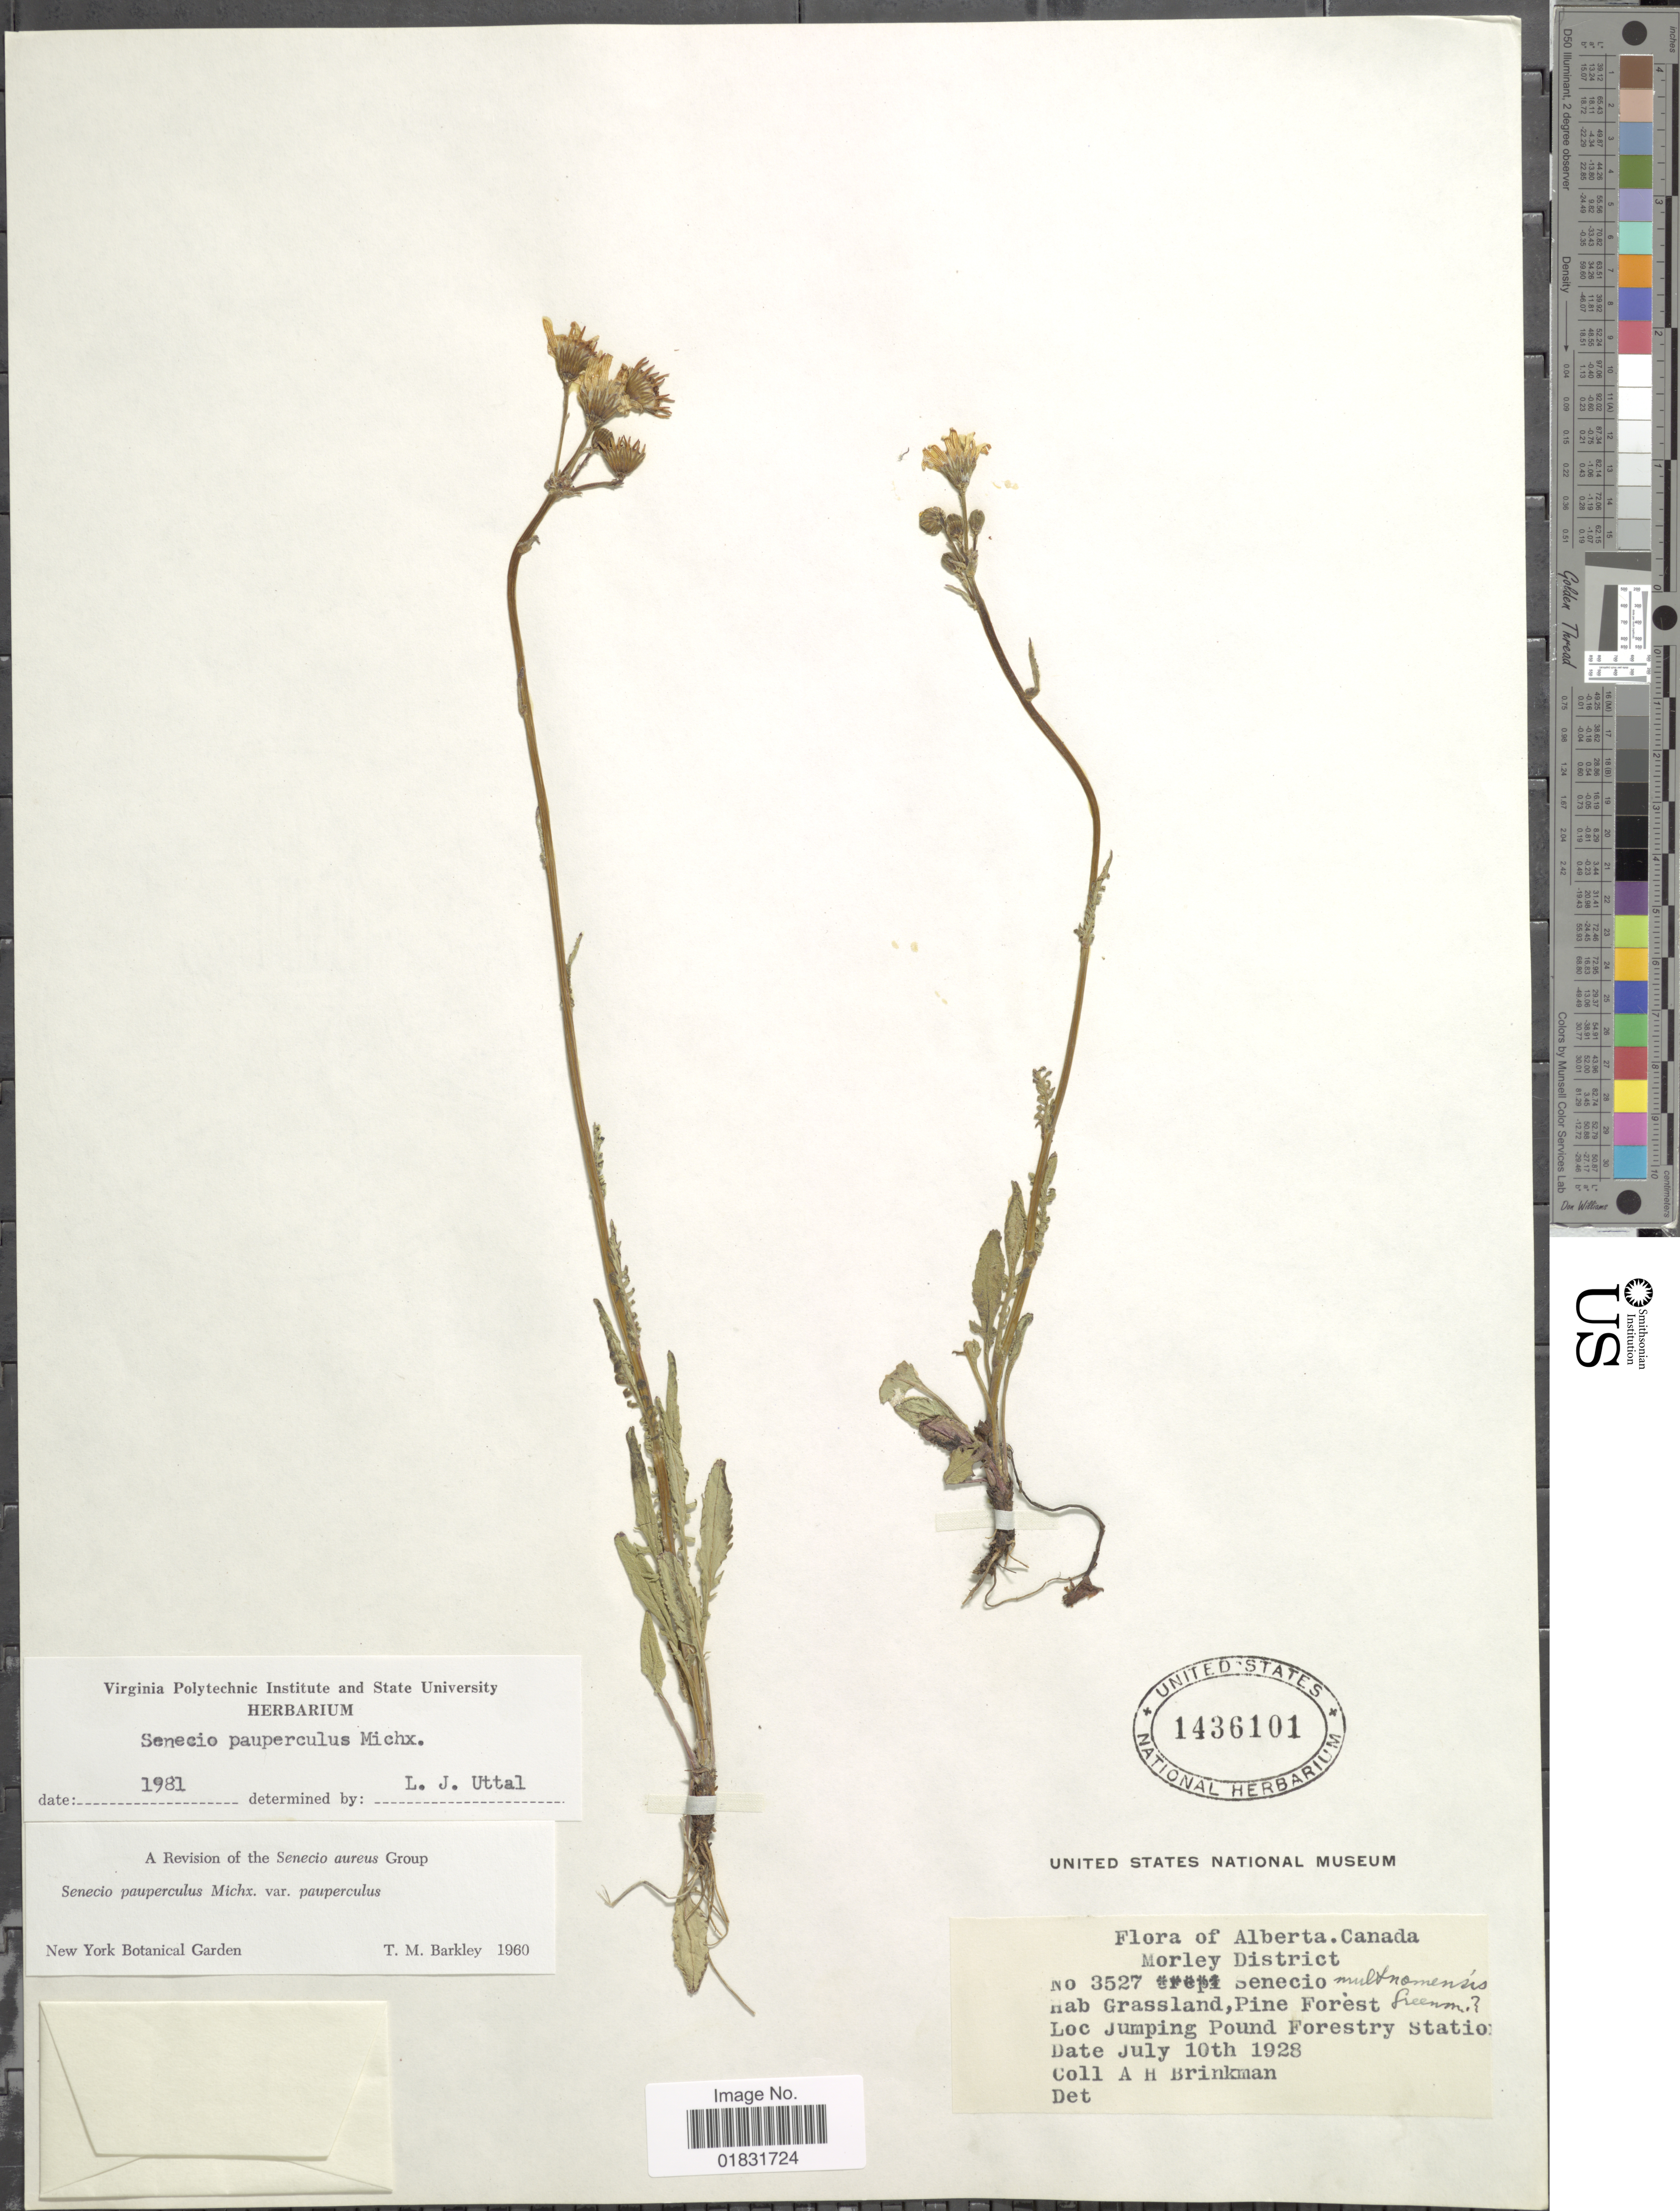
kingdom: Plantae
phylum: Tracheophyta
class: Magnoliopsida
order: Asterales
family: Asteraceae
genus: Packera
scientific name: Packera paupercula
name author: (Michx.) Á. Löve & D. Löve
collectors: A. Brinkman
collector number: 3527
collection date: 1928-07-10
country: Canada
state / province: Alberta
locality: Grassland, Pine Forest, Jumping Pound Forestry Station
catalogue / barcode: US 1436101